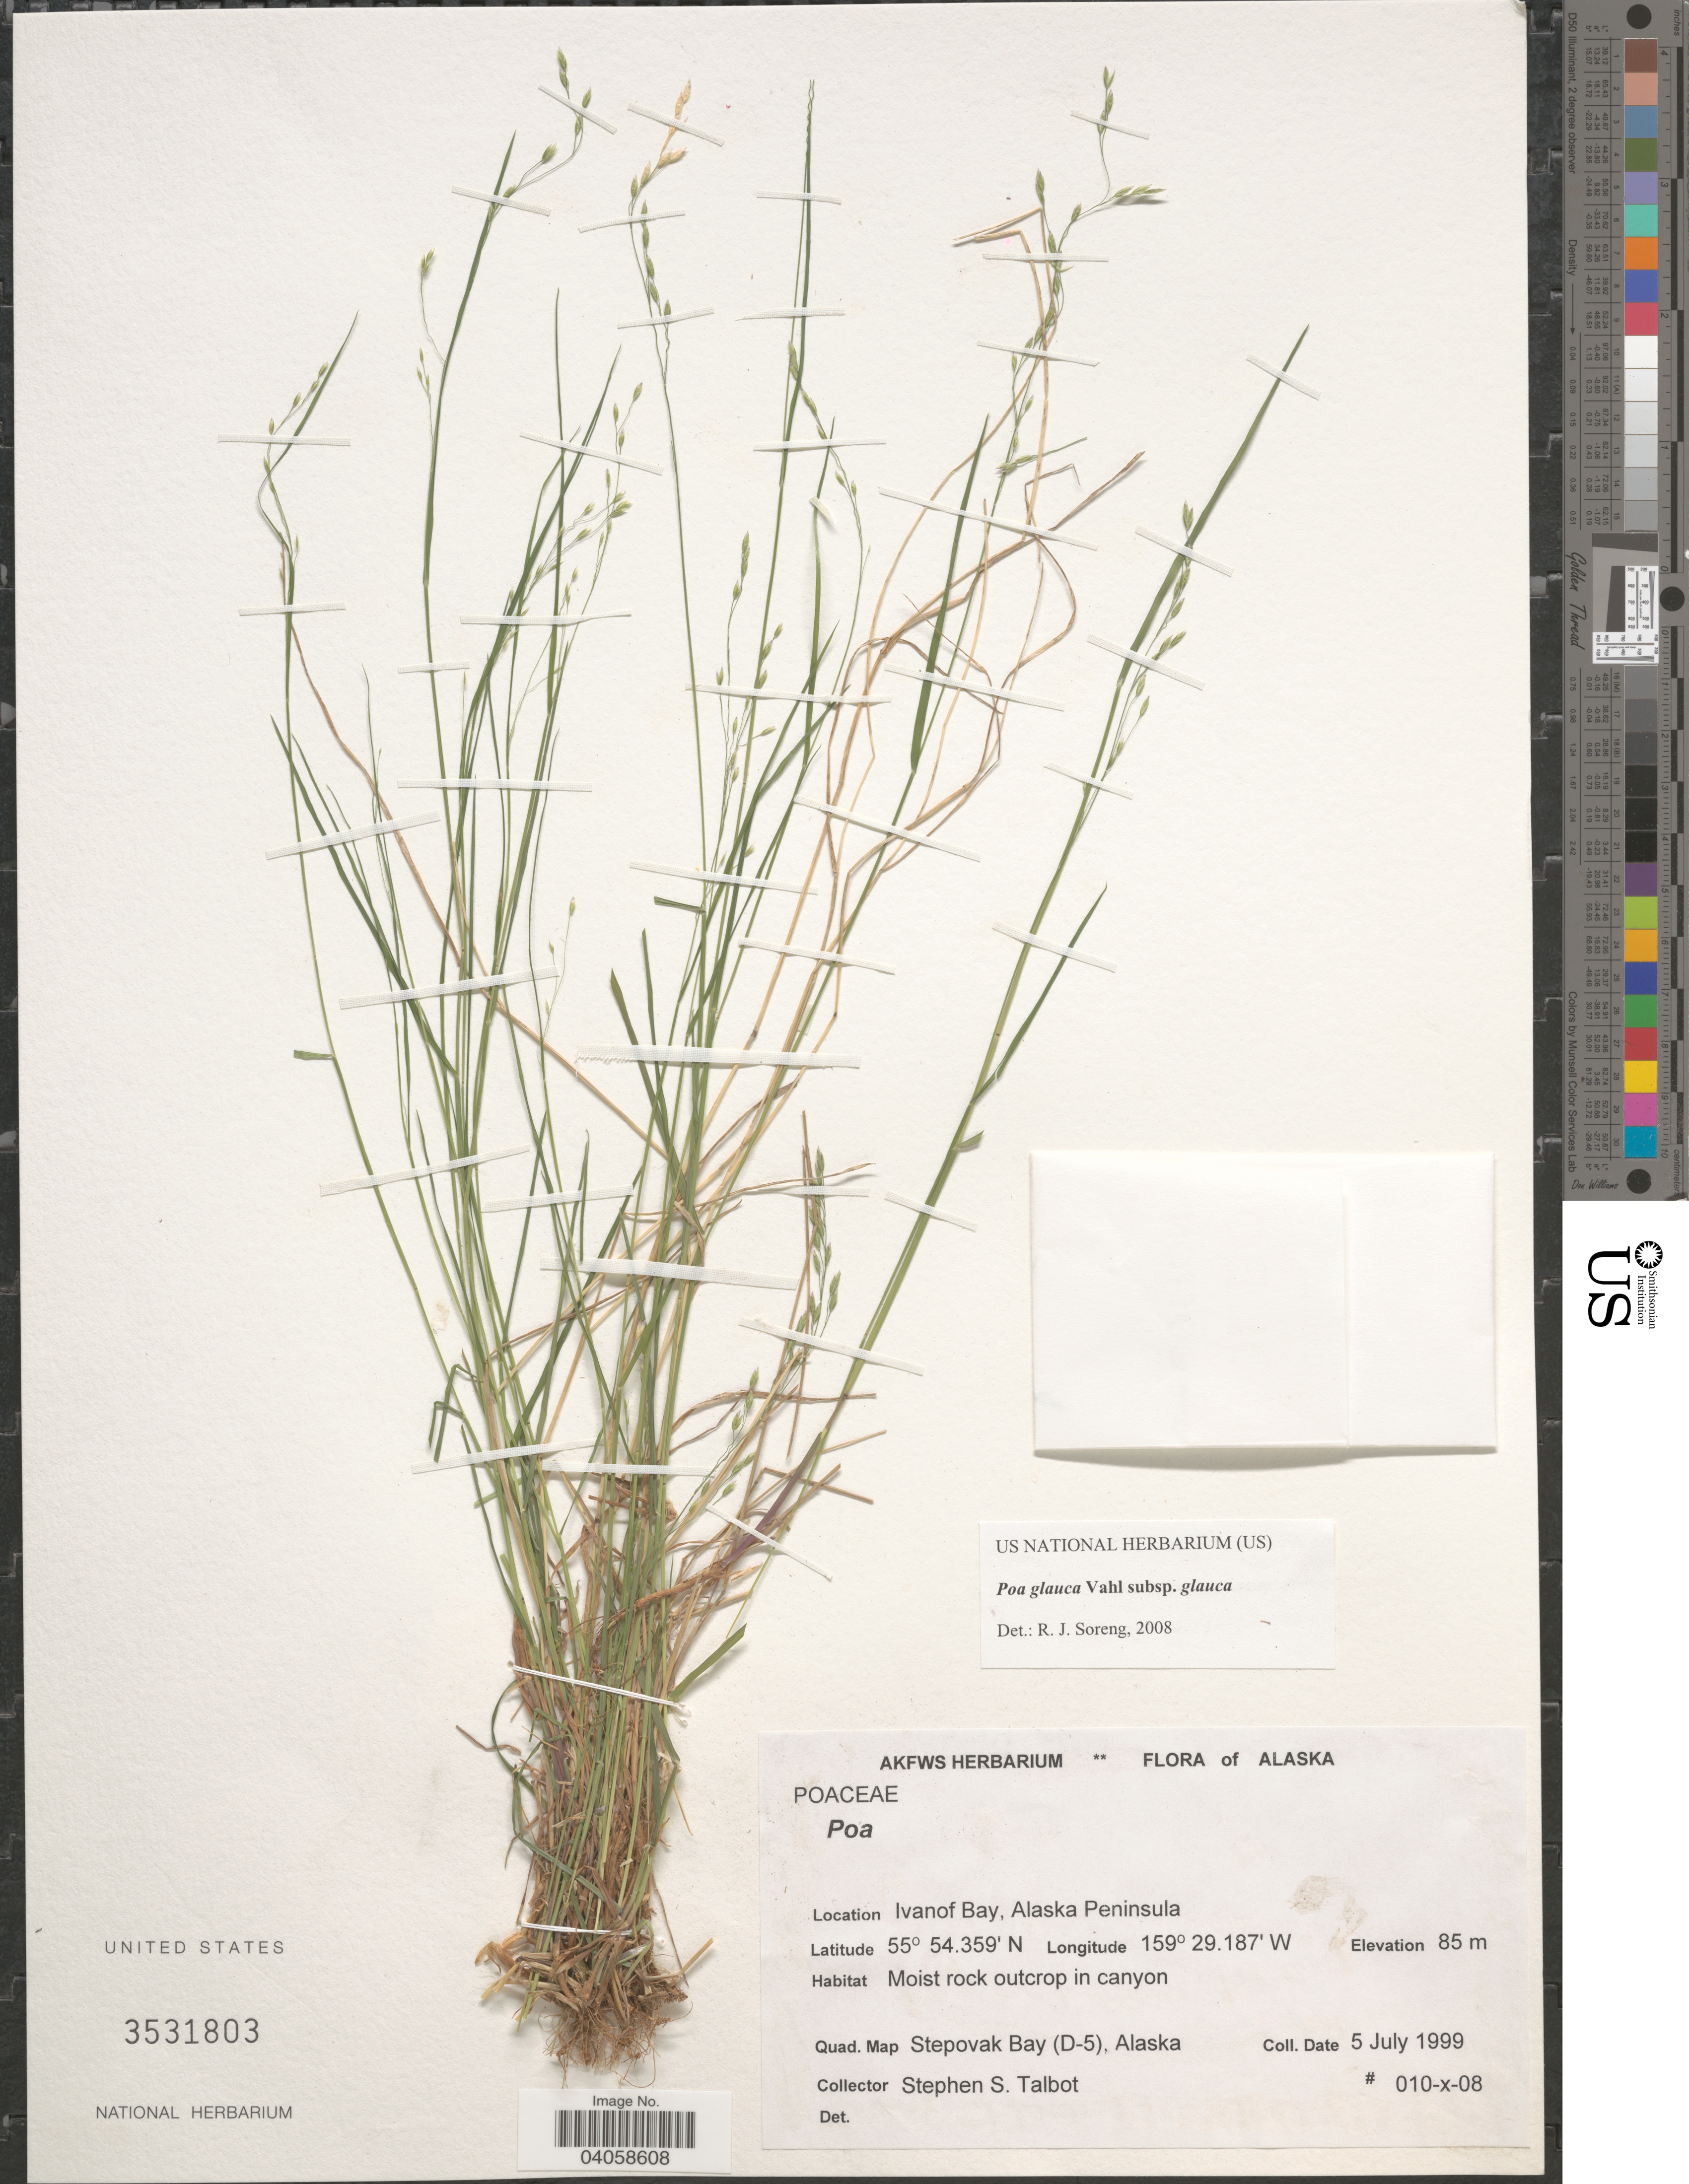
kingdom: Plantae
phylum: Tracheophyta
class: Liliopsida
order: Poales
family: Poaceae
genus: Poa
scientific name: Poa glauca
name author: Vahl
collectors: S. S. Talbot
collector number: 010-x-08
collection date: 1999-07-05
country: United States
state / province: Alaska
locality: Ivanof Bay, Alaska Peninsula. Quad. Map Stepovak Bay (D-5).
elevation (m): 85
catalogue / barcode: US 3531803